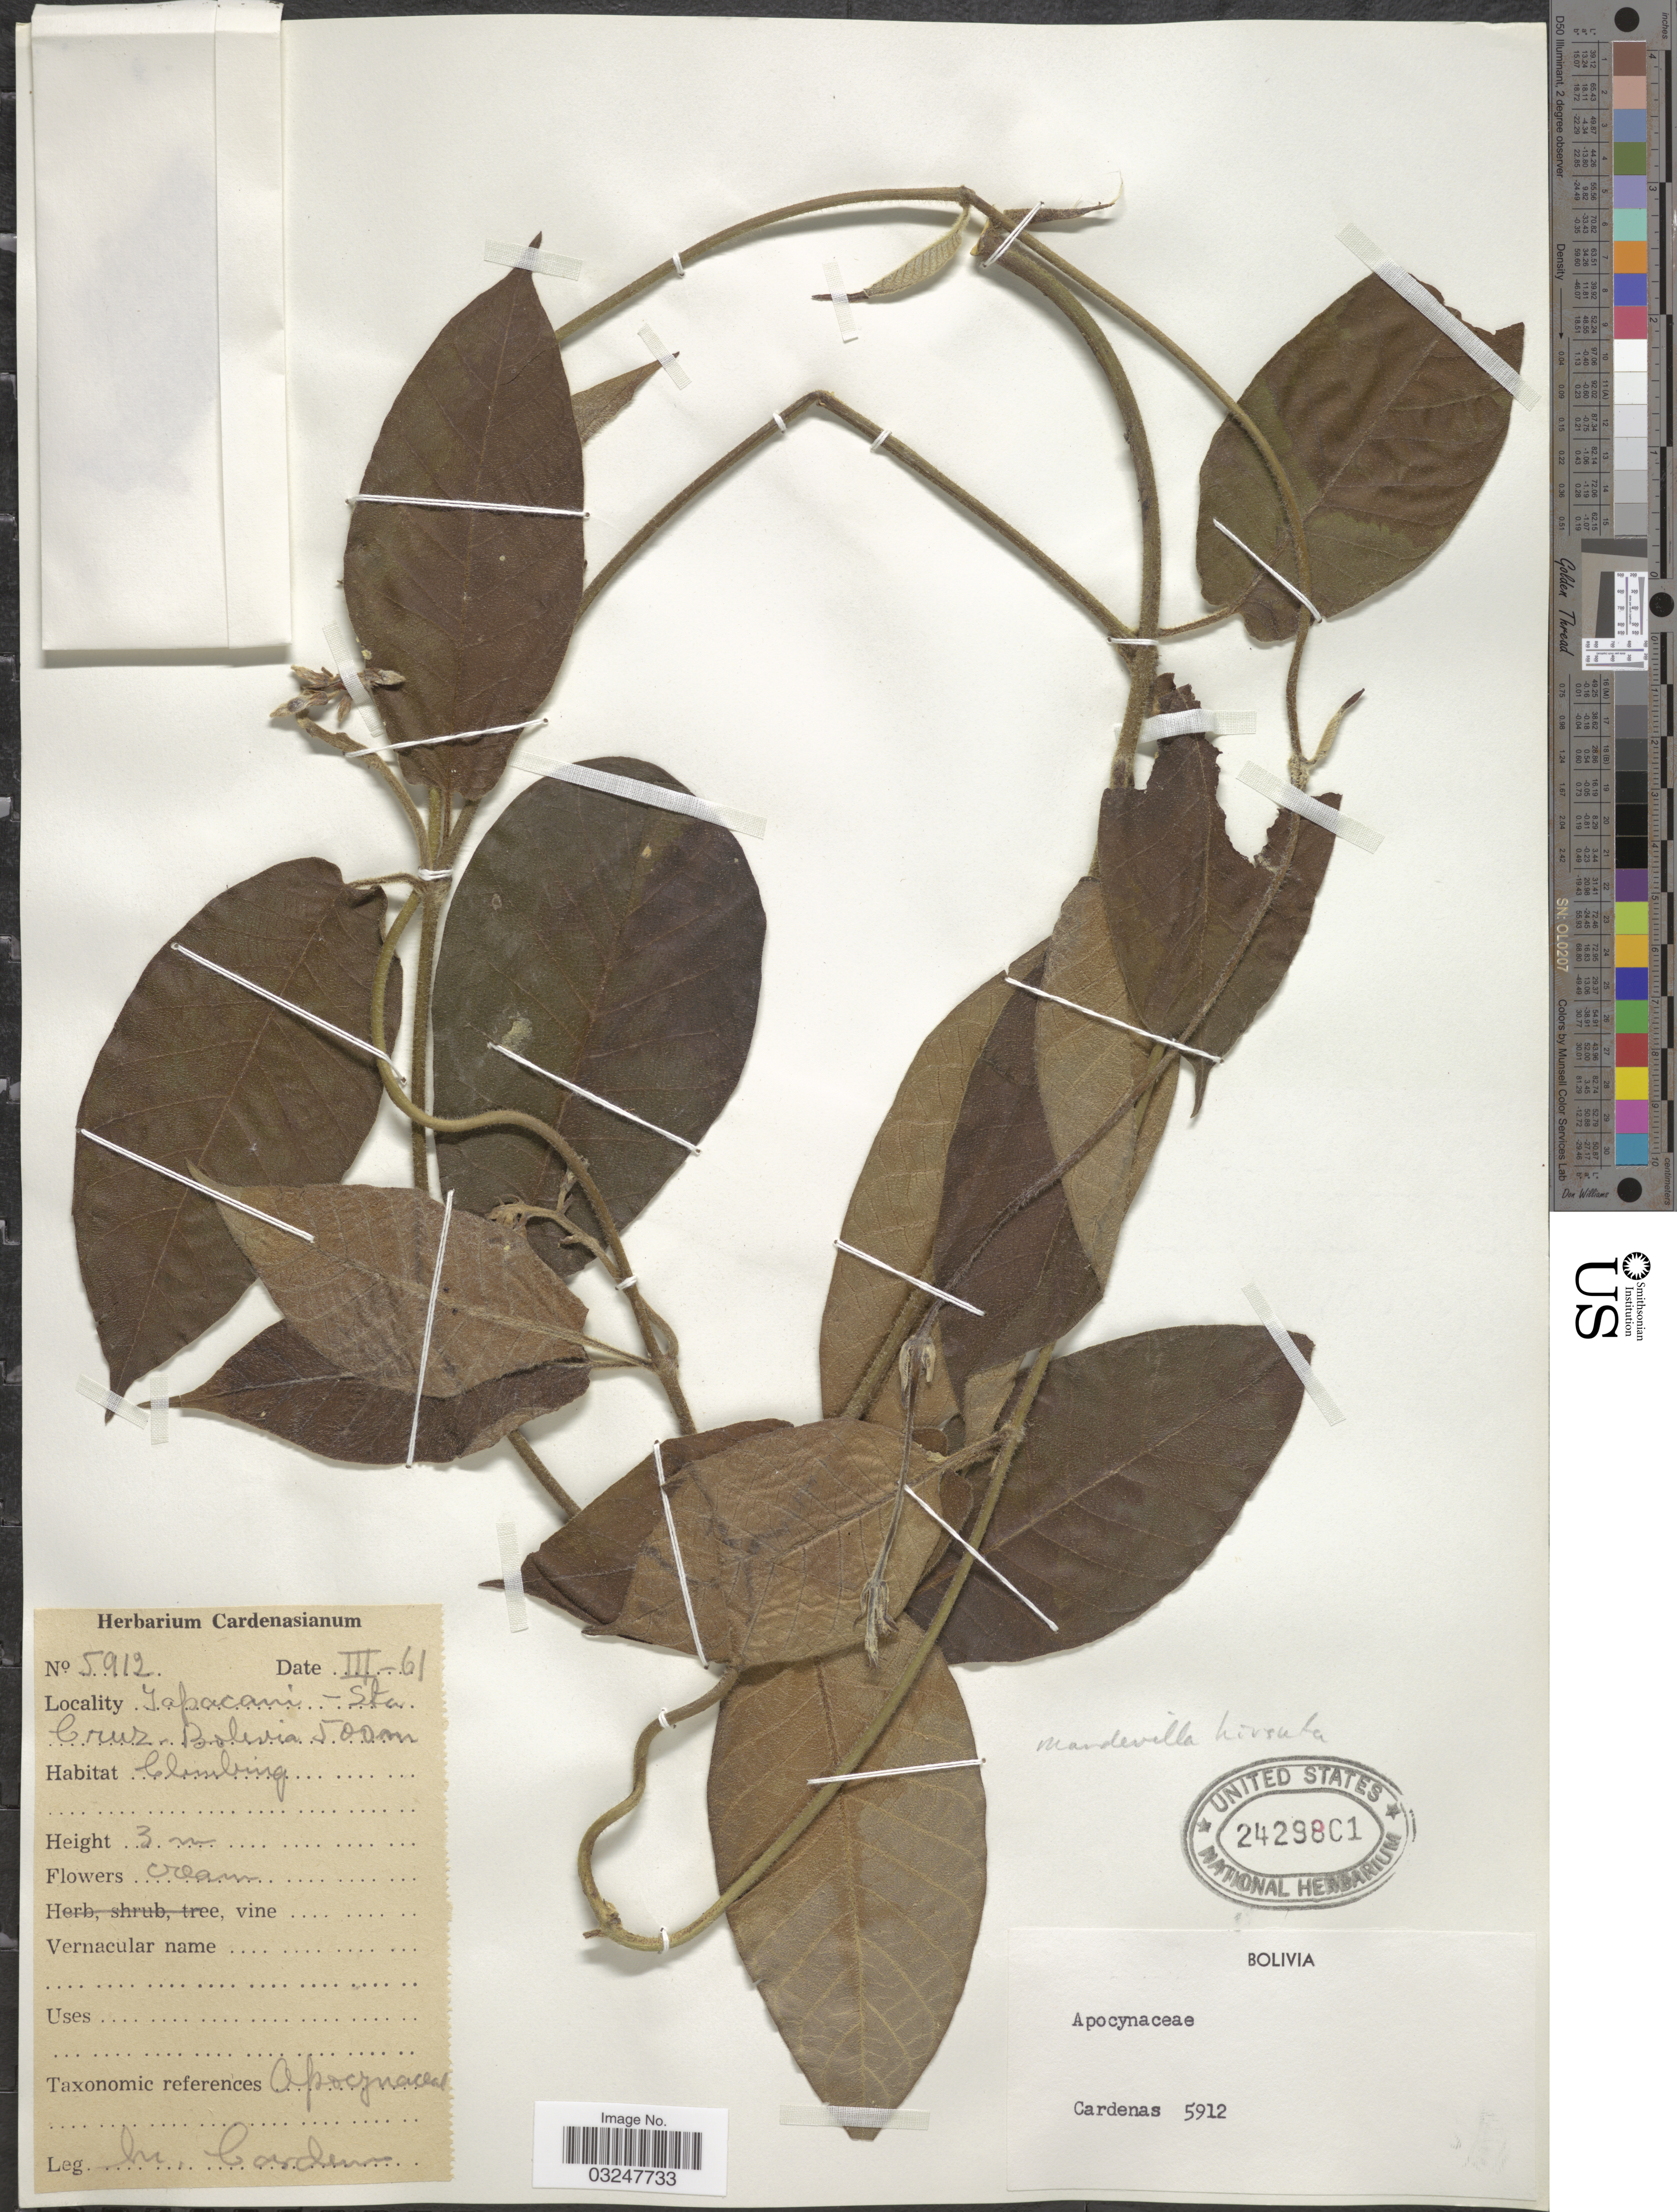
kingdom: Plantae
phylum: Tracheophyta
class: Magnoliopsida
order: Gentianales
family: Apocynaceae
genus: Mandevilla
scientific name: Mandevilla hirsuta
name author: (Rich.) K. Schum.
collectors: M. Cárdenas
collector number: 5912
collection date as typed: Transcribed d/m/y: /3/61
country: Bolivia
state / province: Santa Cruz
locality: Japacani, Sta. Cruz, Bolivia.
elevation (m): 500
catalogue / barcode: US 2429801